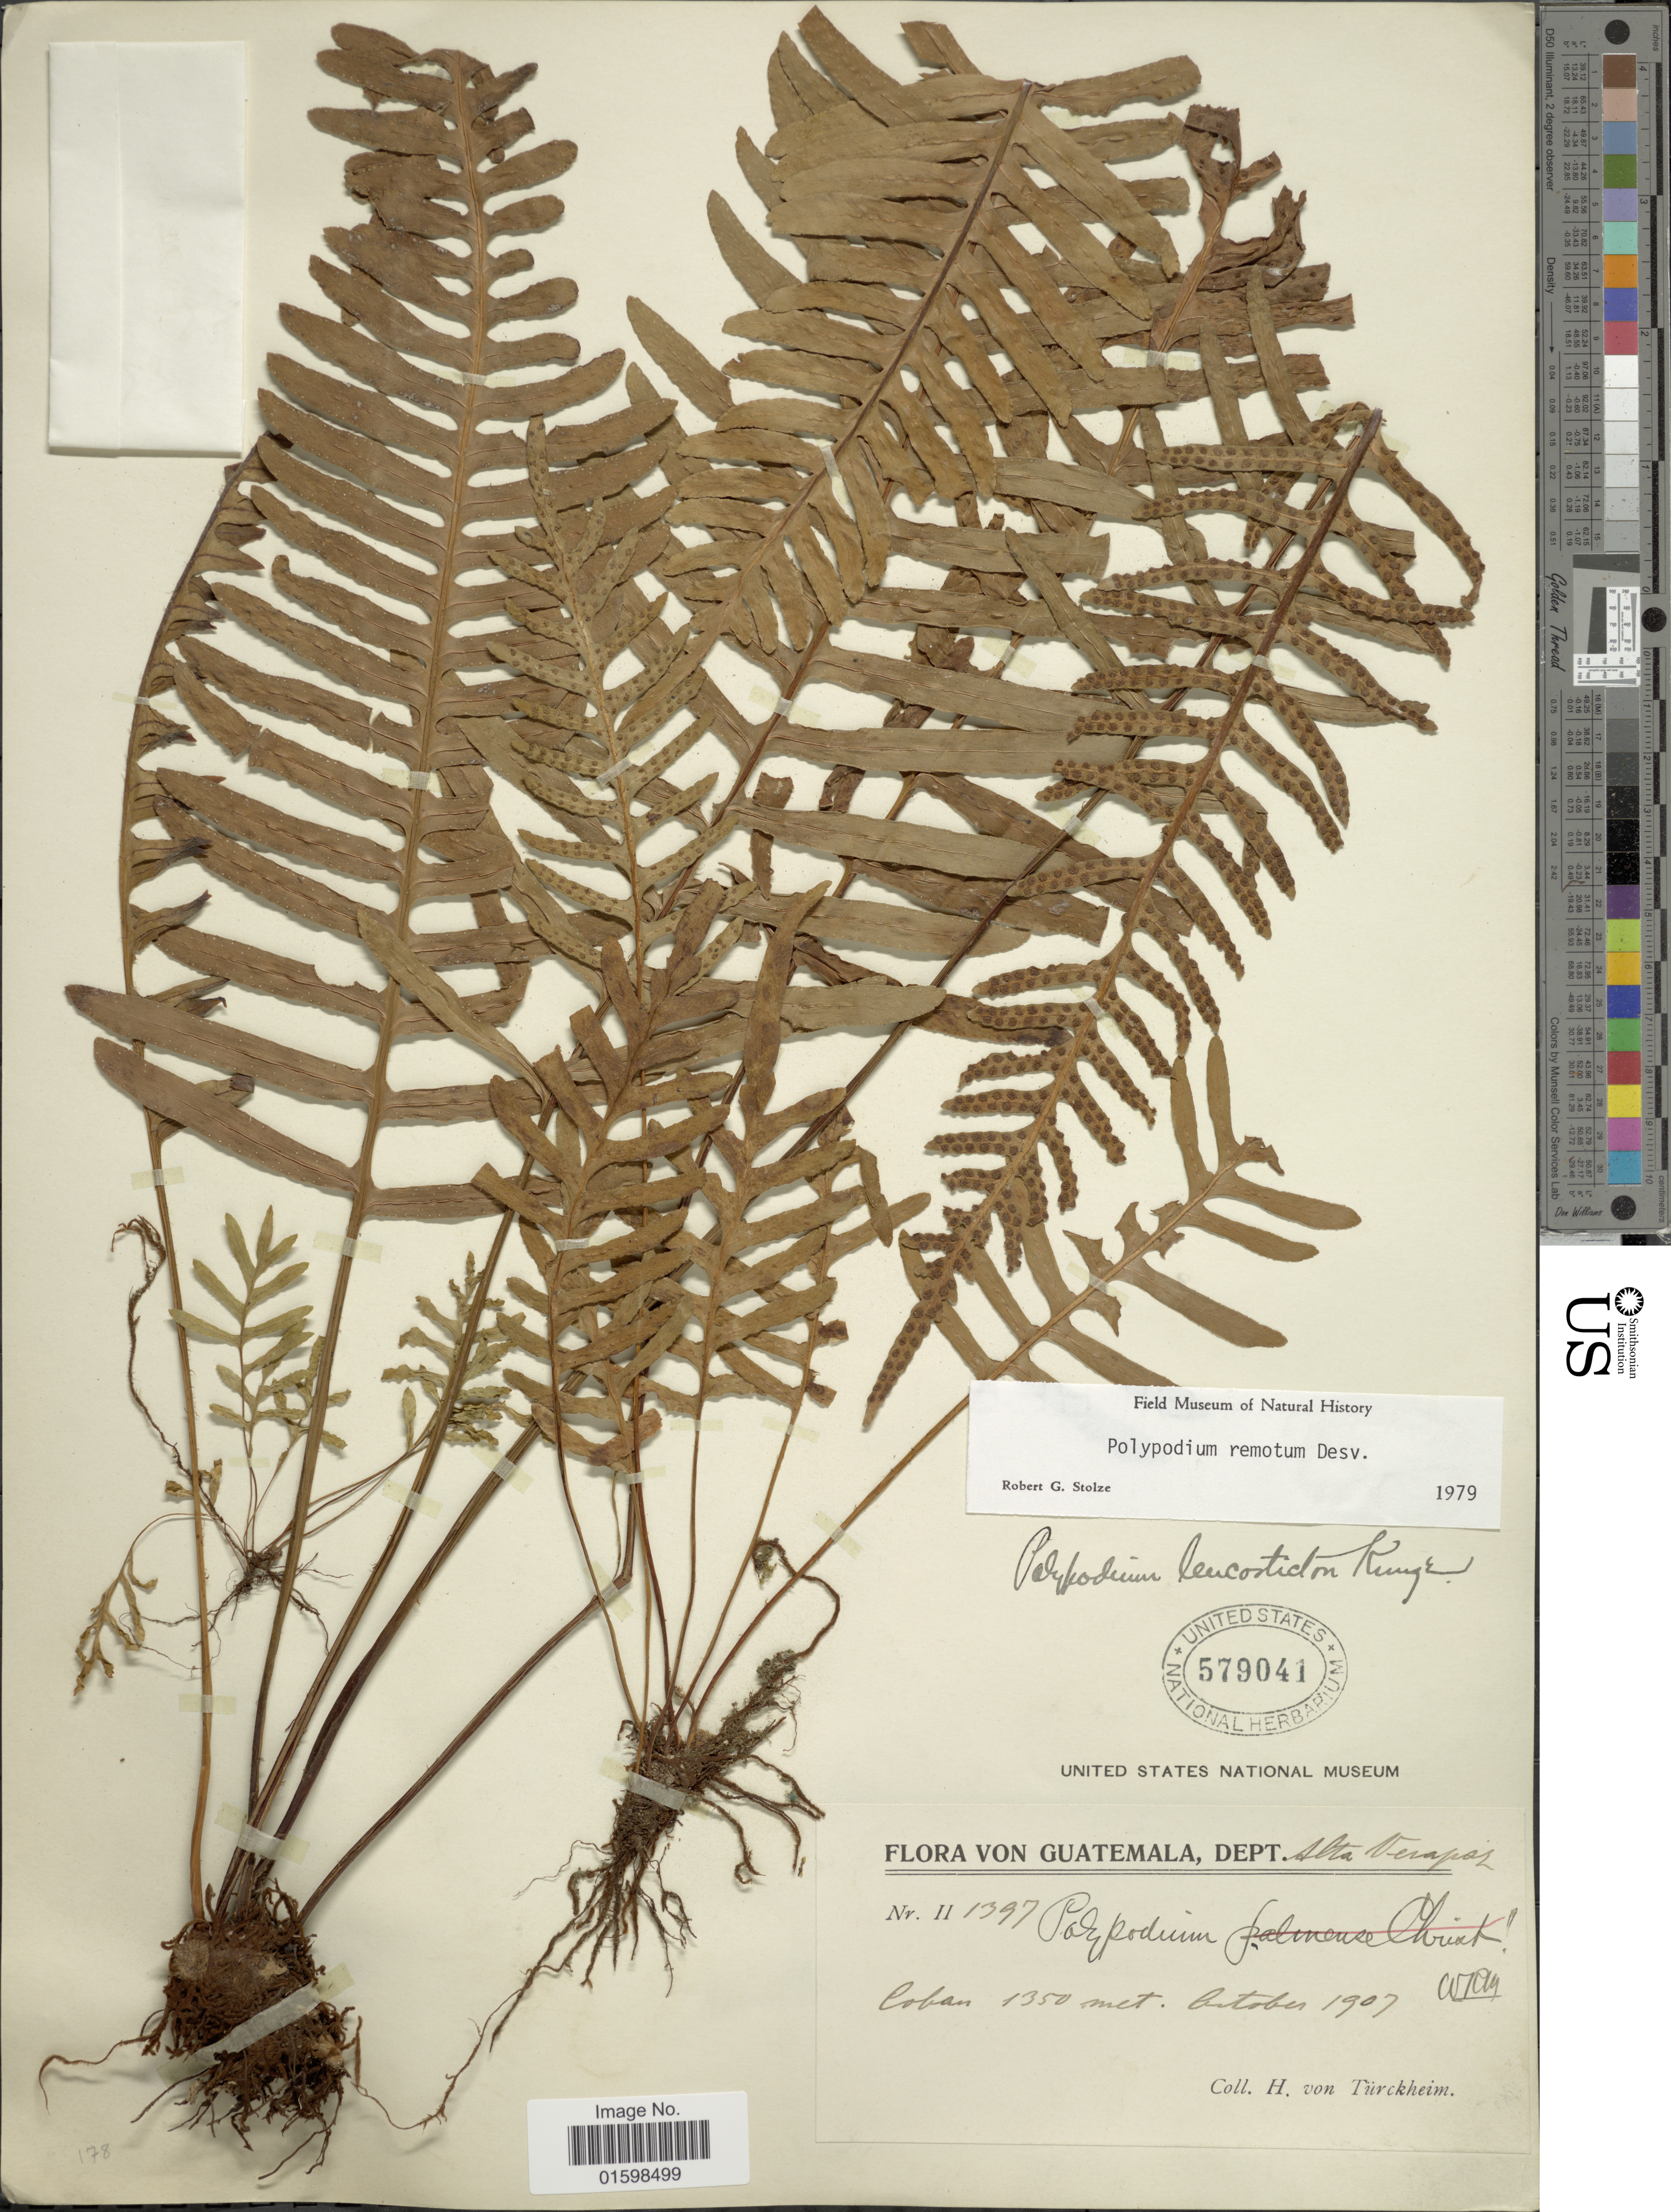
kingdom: Plantae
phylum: Tracheophyta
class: Polypodiopsida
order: Polypodiales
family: Polypodiaceae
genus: Pleopeltis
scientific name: Pleopeltis remota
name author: (Desv.) A.R. Sm.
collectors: H. von Türckheim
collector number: II1397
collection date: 1907-10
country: Guatemala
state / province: Alta Verapaz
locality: Coban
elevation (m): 1350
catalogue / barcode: US 579041